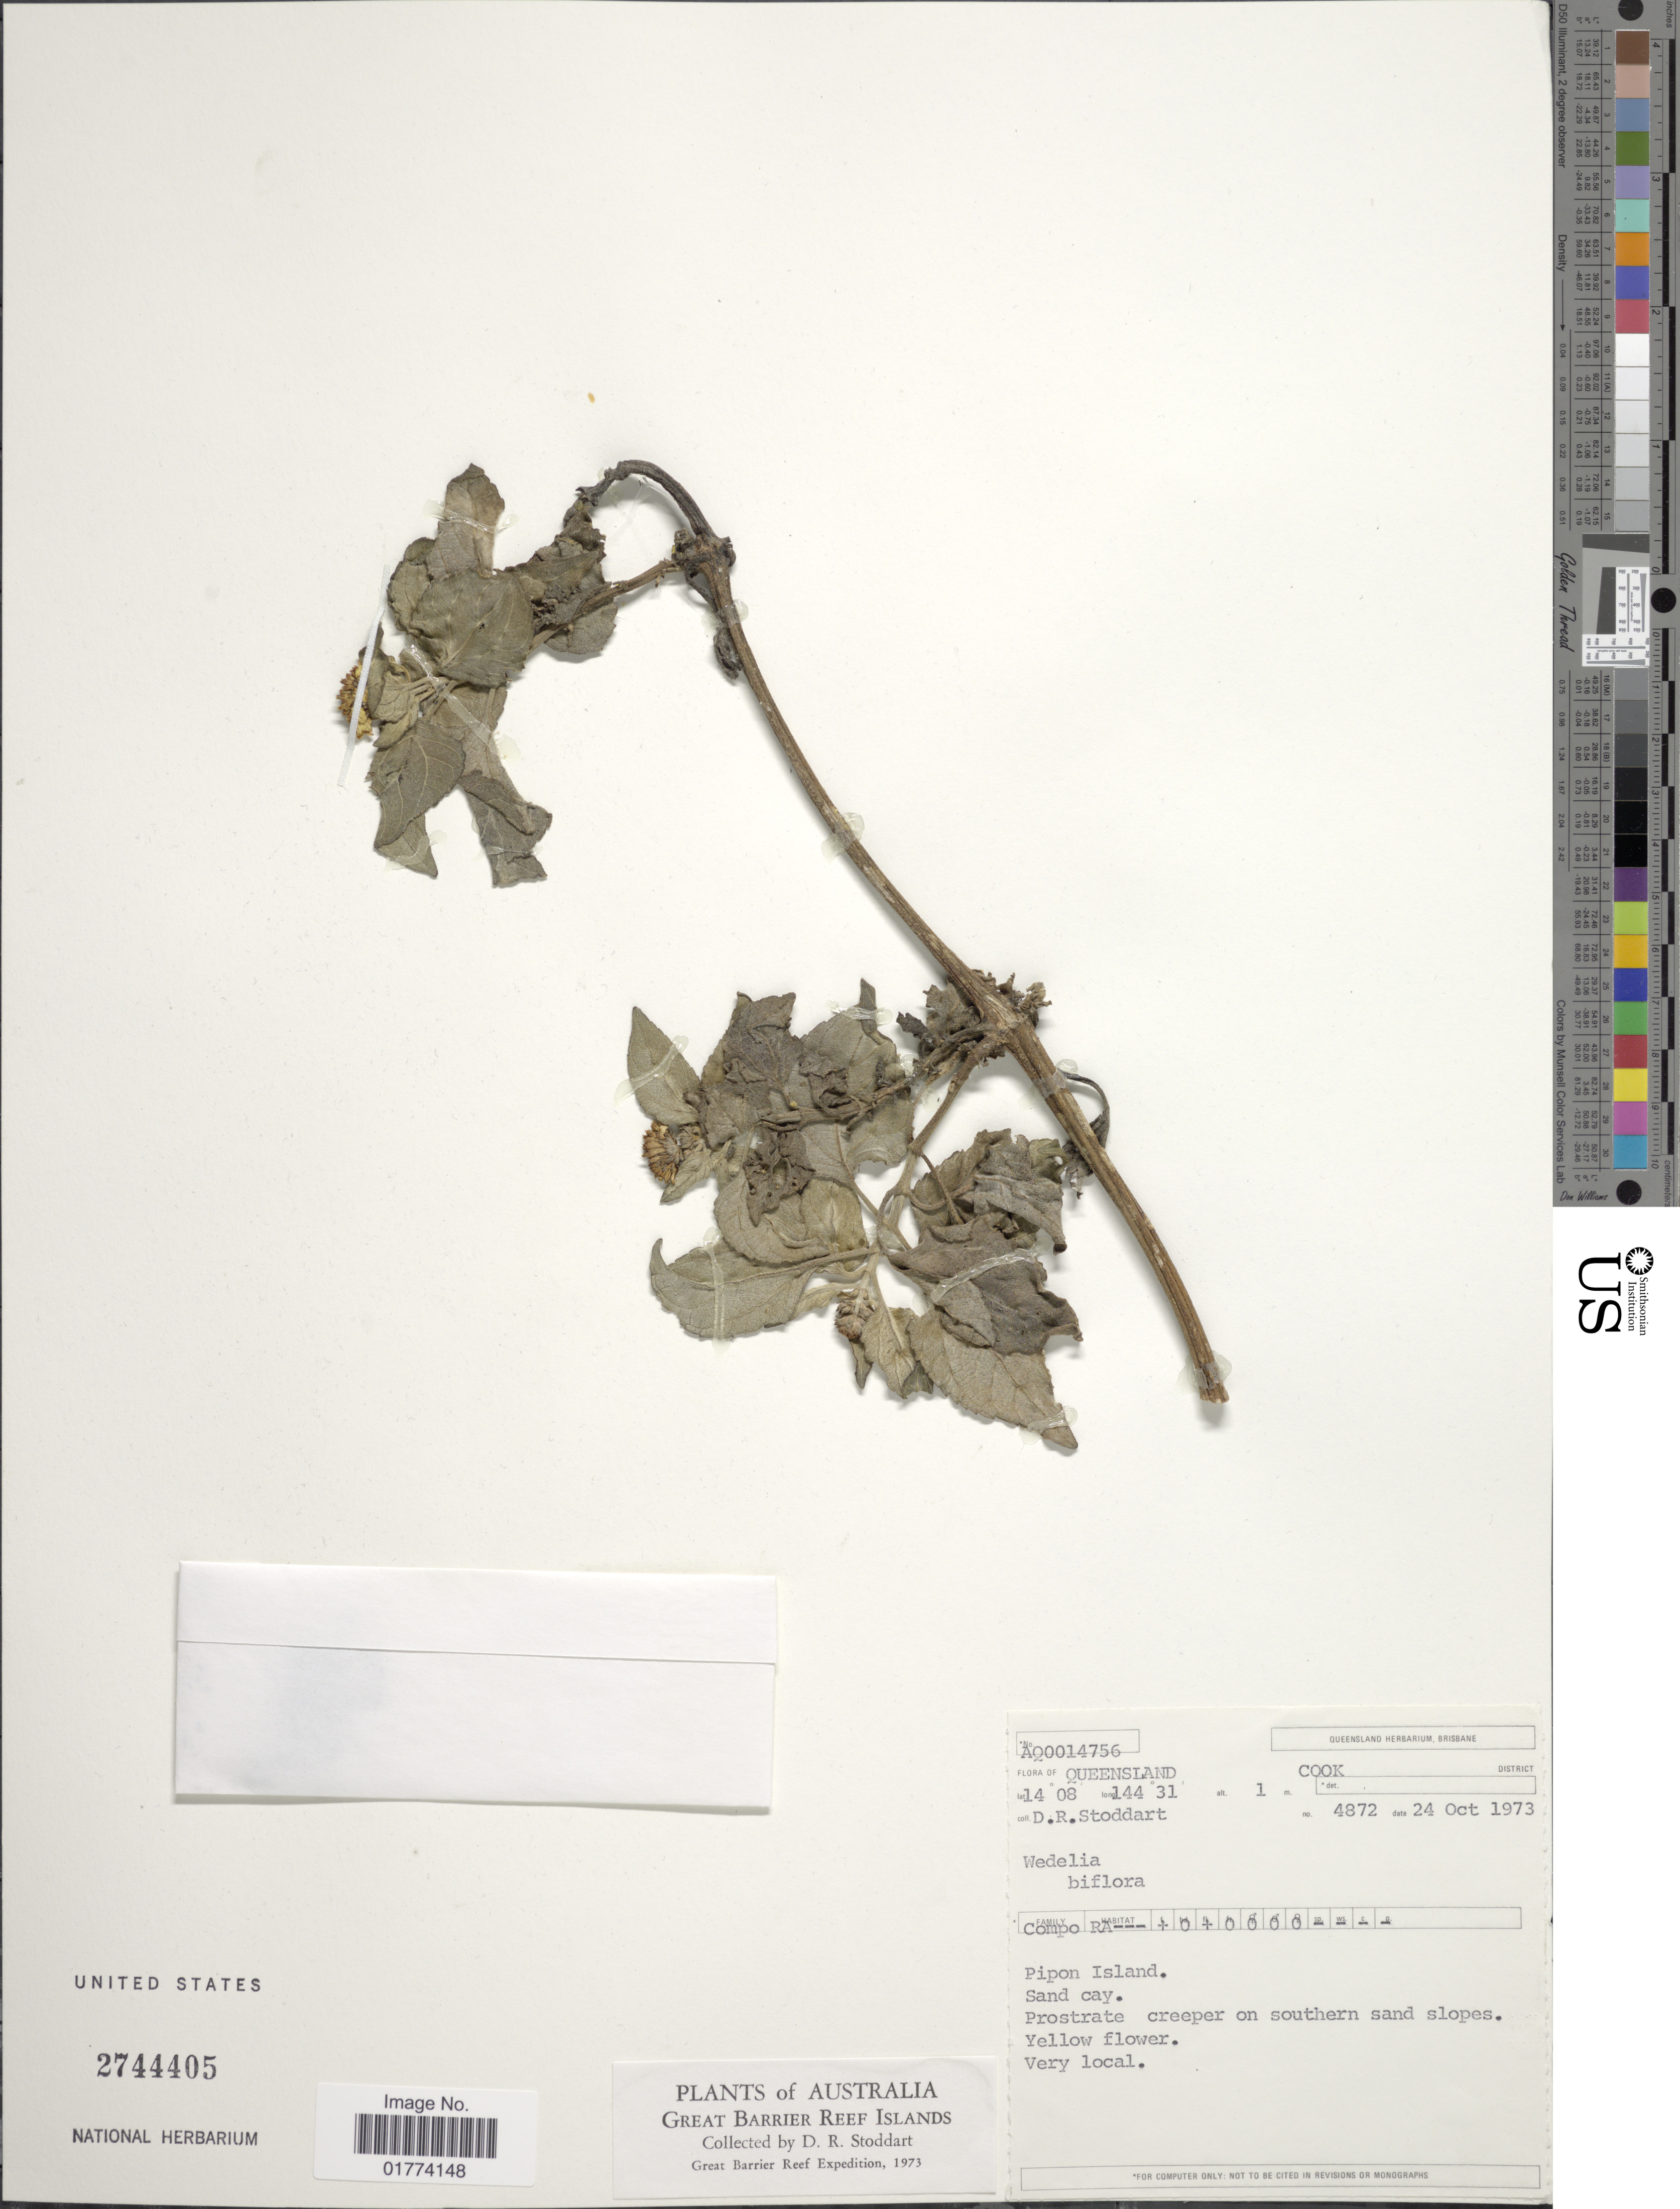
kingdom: Plantae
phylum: Tracheophyta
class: Magnoliopsida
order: Asterales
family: Asteraceae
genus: Wollastonia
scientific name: Wollastonia biflora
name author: (L.) DC.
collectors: D. R. Stoddart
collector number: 4872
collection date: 1973-10-24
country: Australia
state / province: Queensland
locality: Cook District, Pipon Island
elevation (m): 1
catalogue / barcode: US 2744405